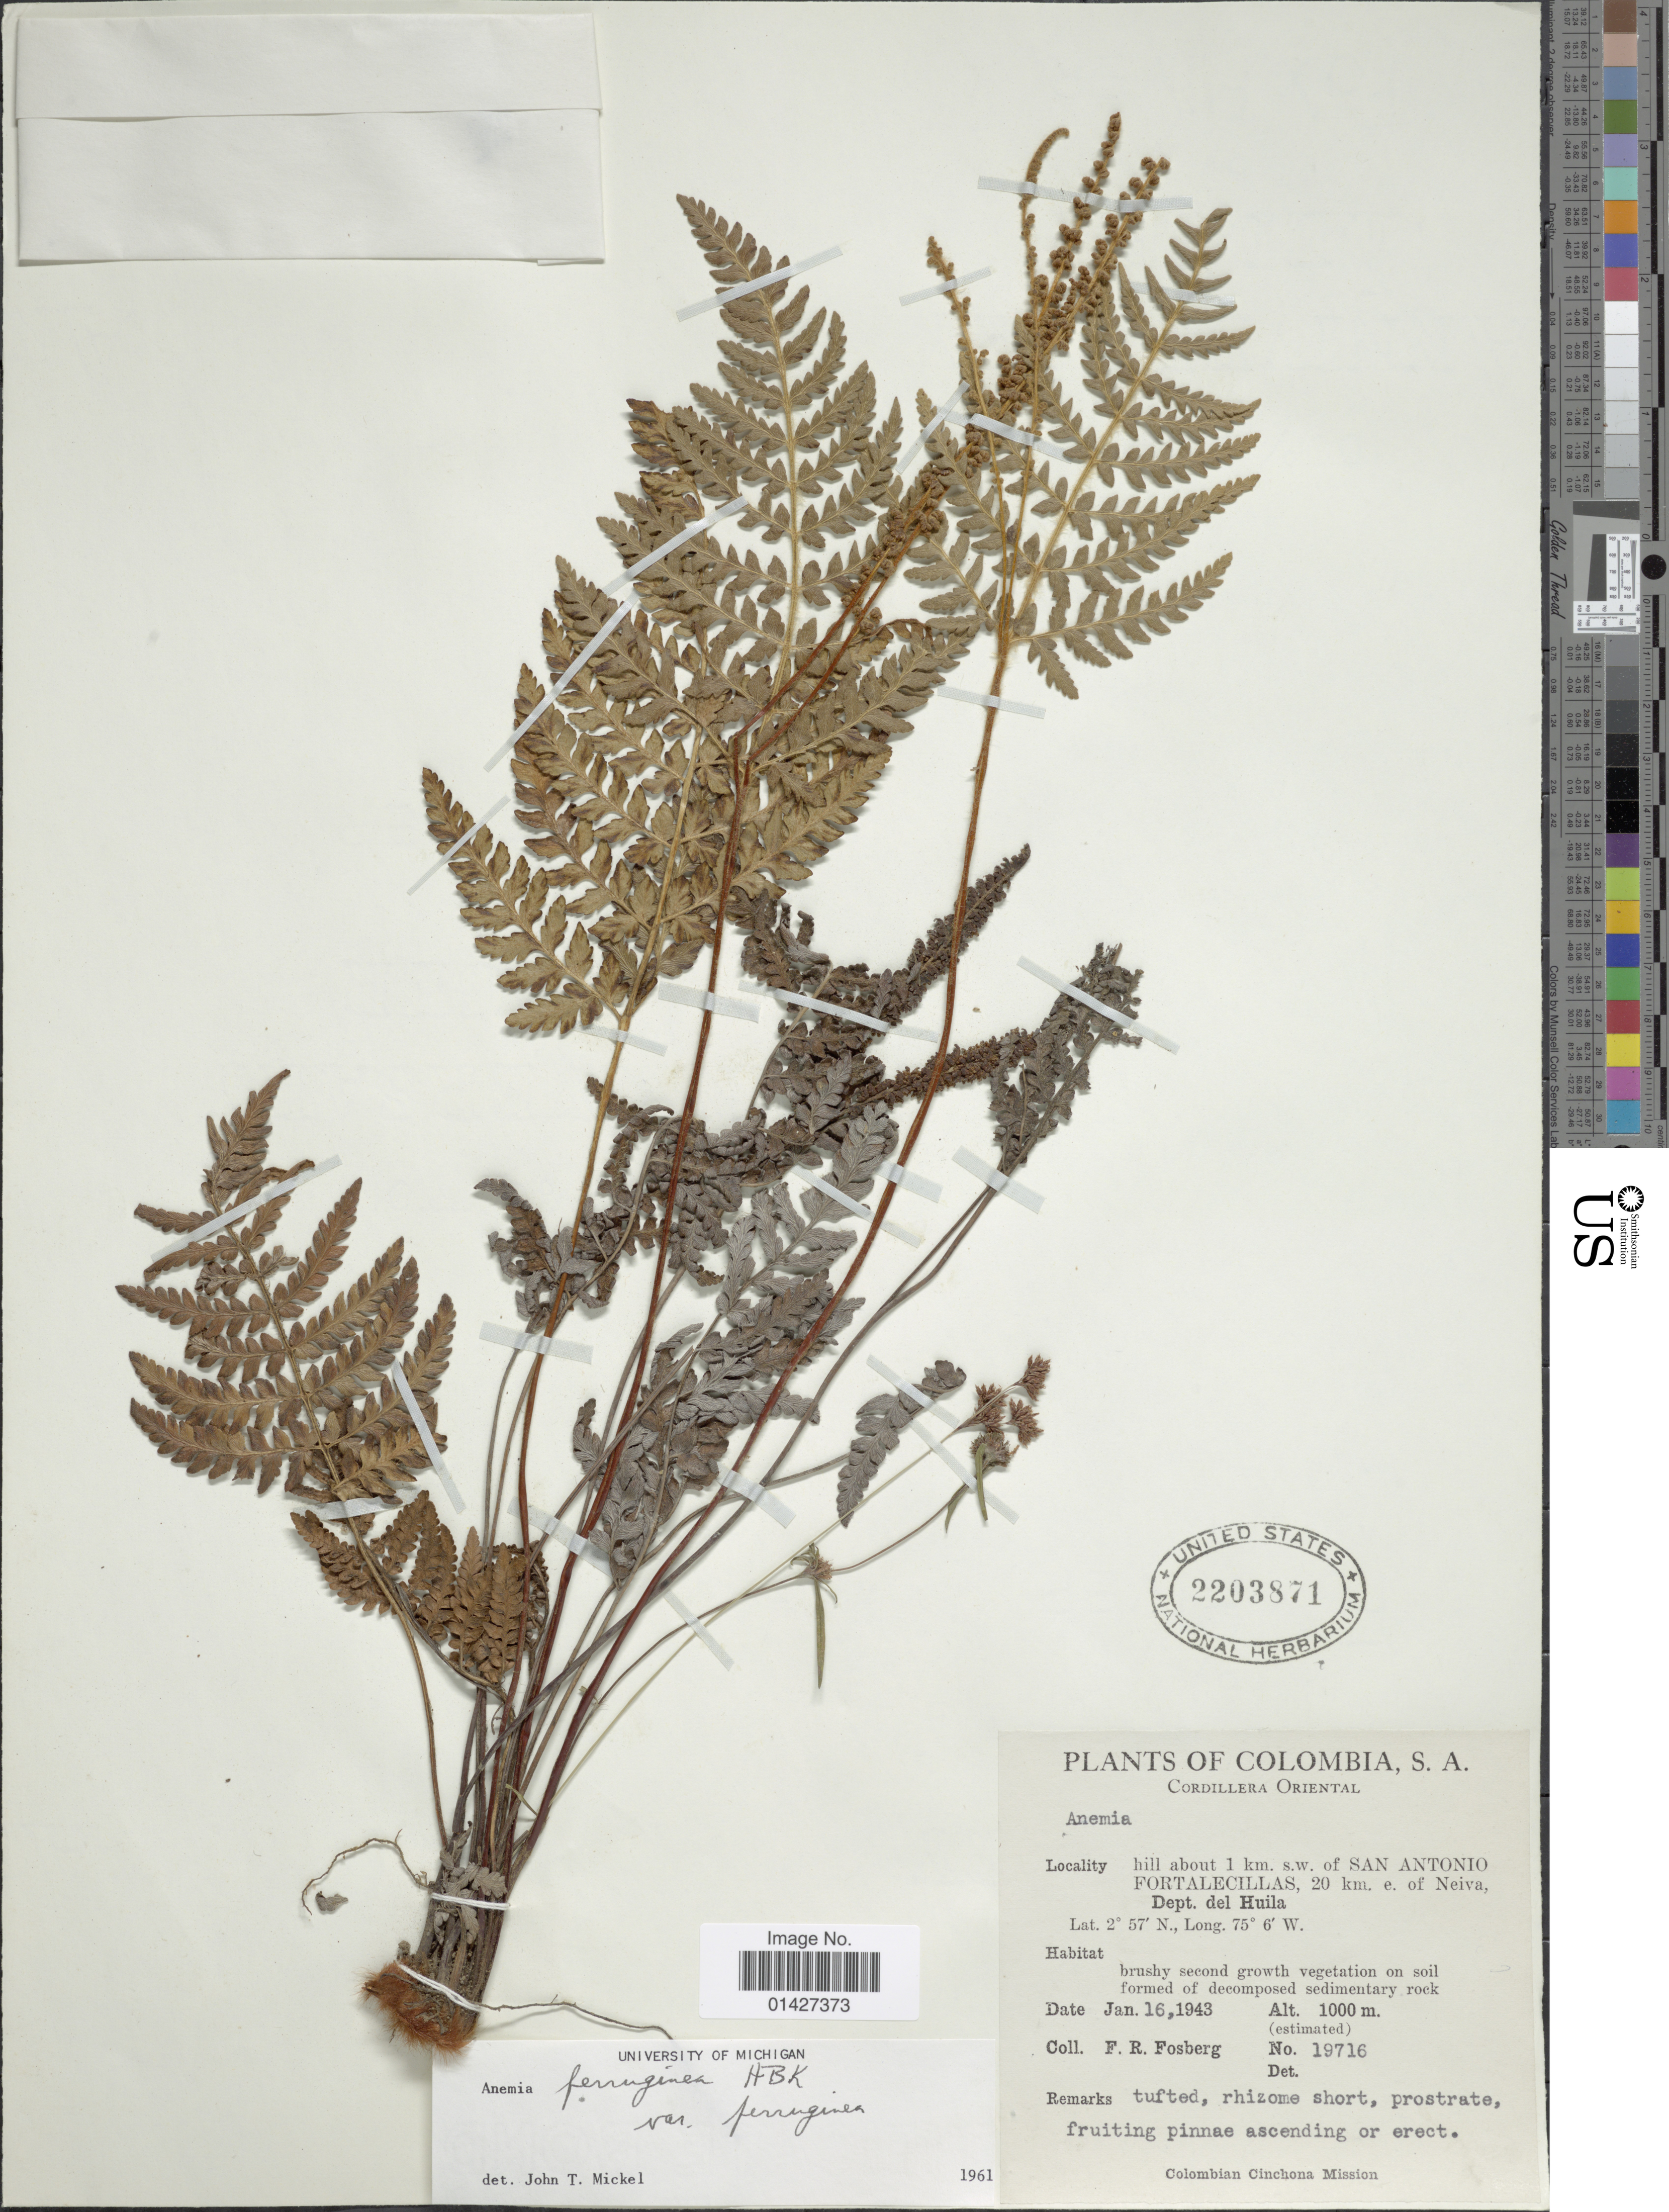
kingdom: Plantae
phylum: Tracheophyta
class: Polypodiopsida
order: Schizaeales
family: Anemiaceae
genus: Anemia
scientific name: Anemia ferruginea var. ferruginea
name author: Kunth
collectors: F. R. Fosberg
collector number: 19716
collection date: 1943-01-16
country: Colombia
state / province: Huila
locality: Cordillera Oriental. Hill about 1 km s.w. of San Antonio Fortalecillas, 20 km e. of Neiva, Dept. del Huila.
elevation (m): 1000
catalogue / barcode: US 2203871